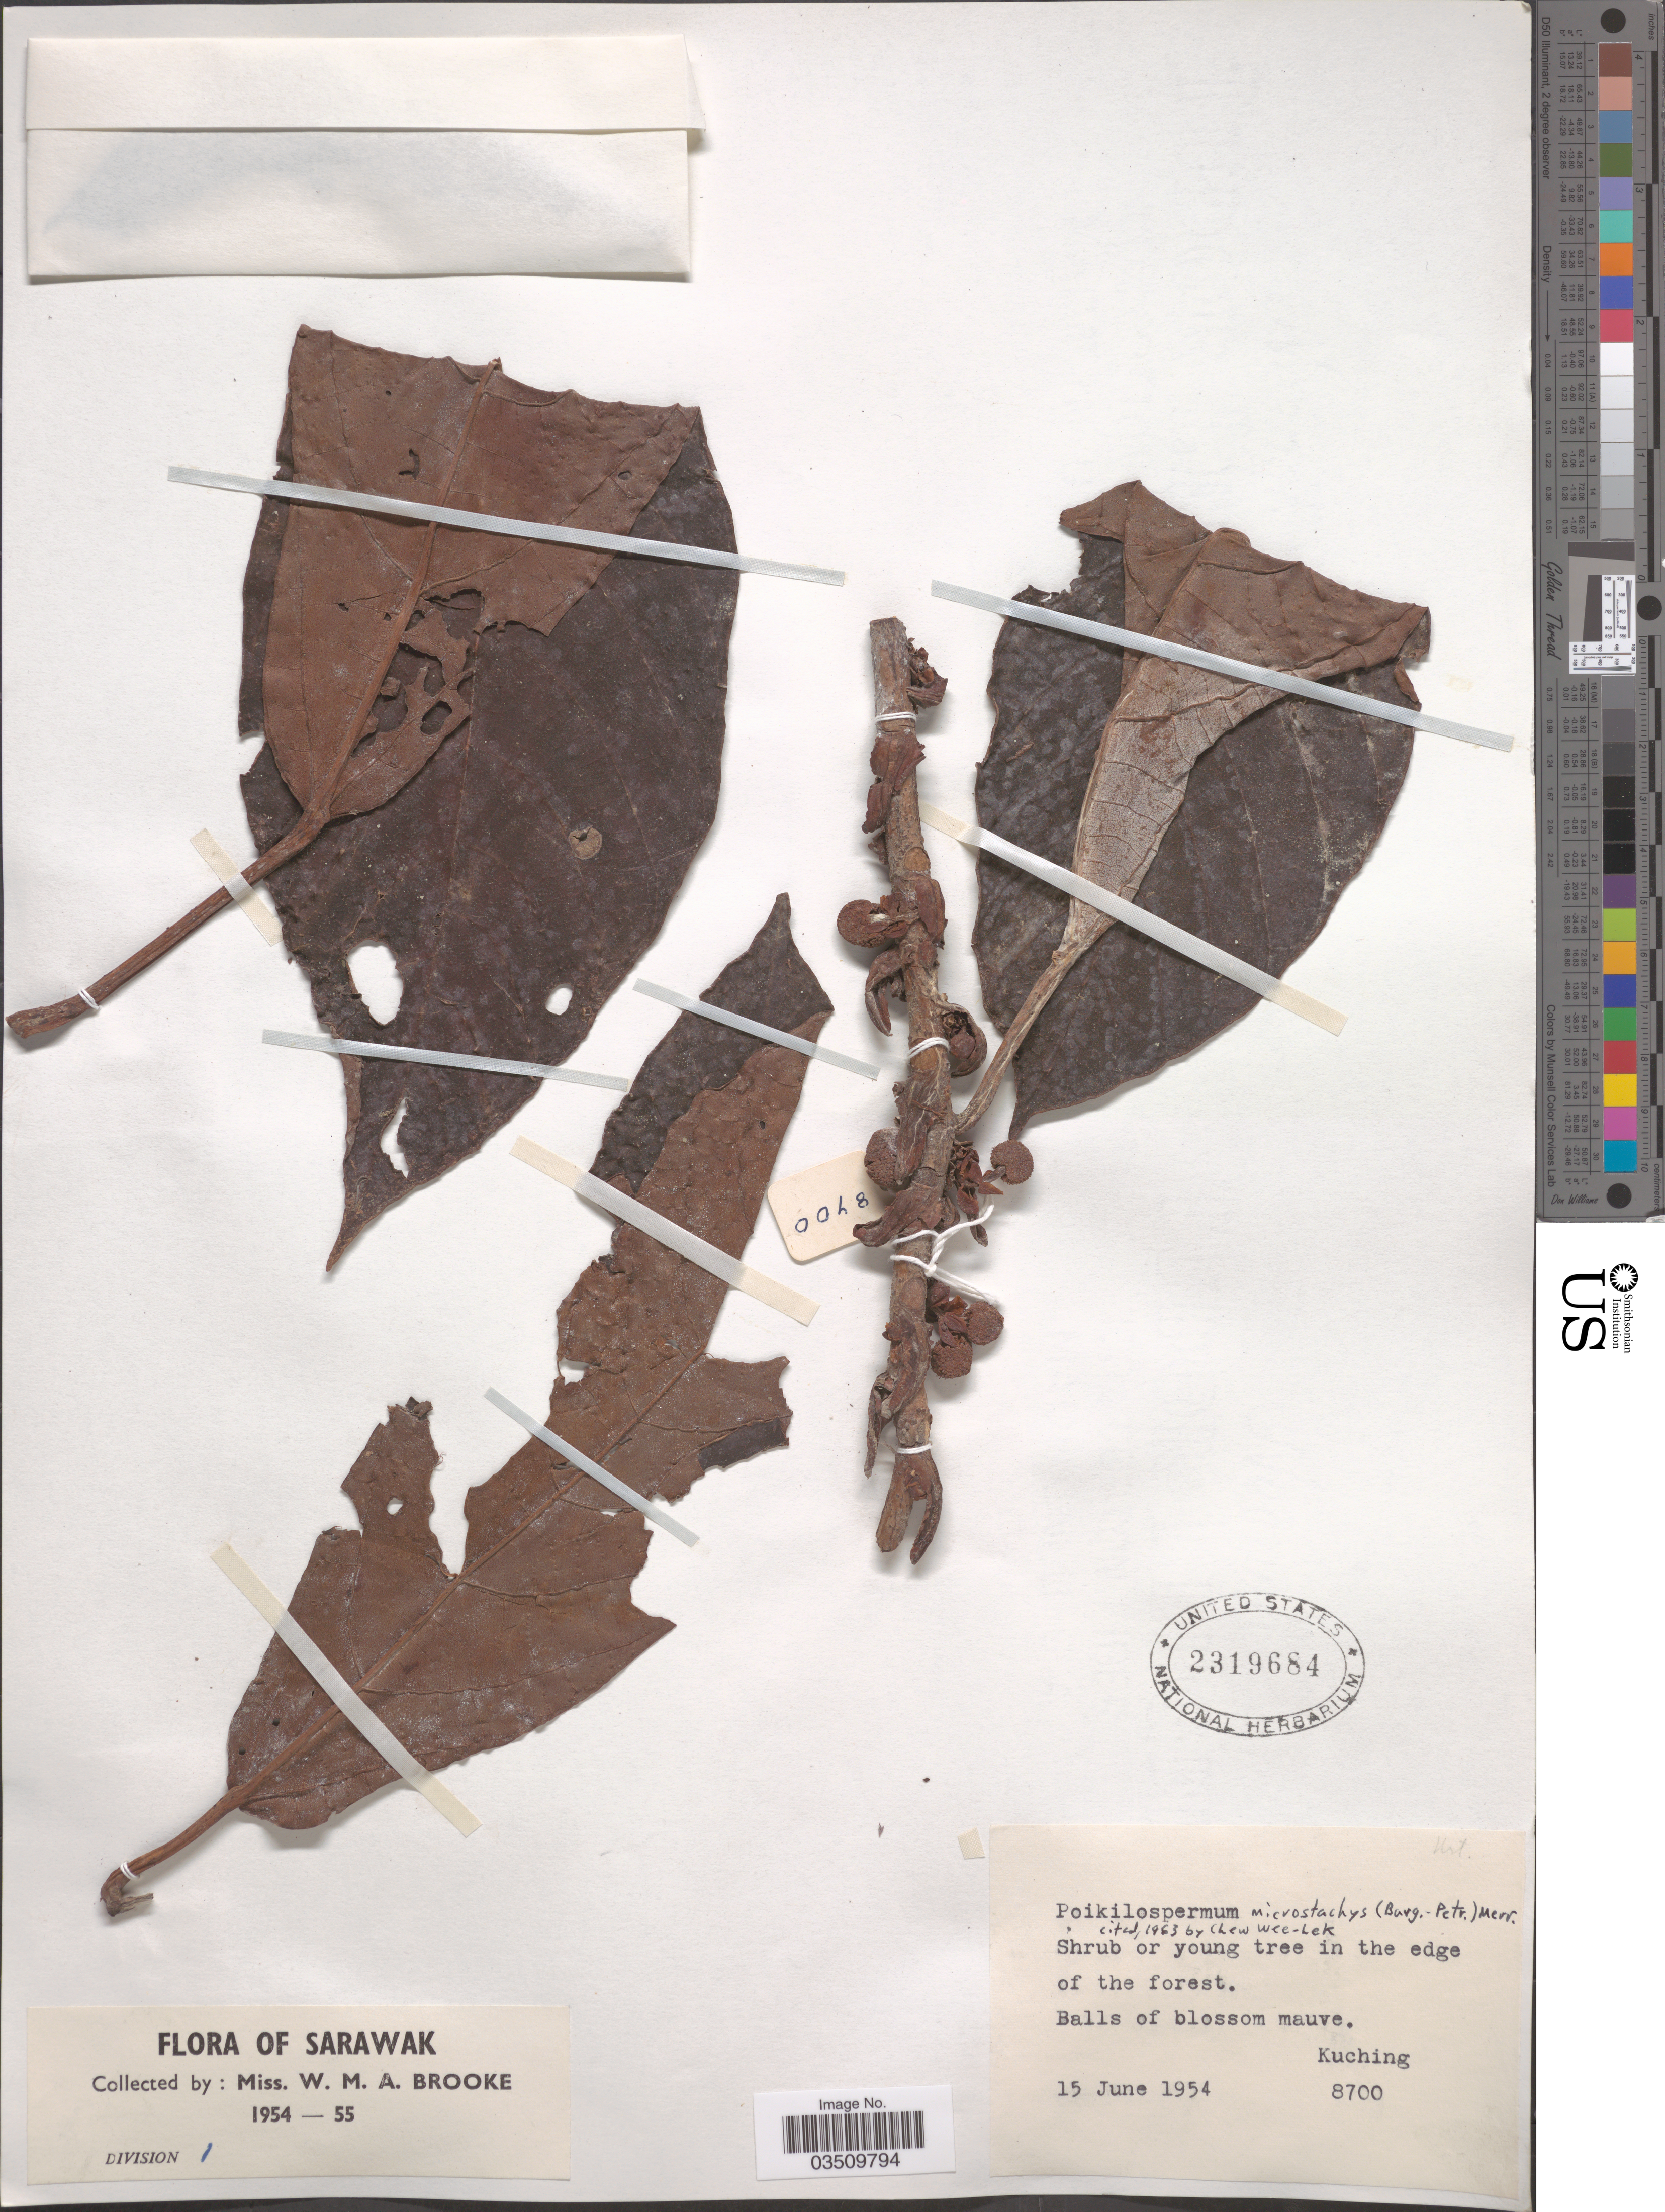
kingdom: Plantae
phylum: Tracheophyta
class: Magnoliopsida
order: Rosales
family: Urticaceae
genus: Poikilospermum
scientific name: Poikilospermum microstachys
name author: (Barg.-Petr.) Merr.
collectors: W. Brooke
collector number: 8700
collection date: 1954-06-15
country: Malaysia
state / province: Sarawak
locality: Kuching. Division 1.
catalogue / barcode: US 2319684